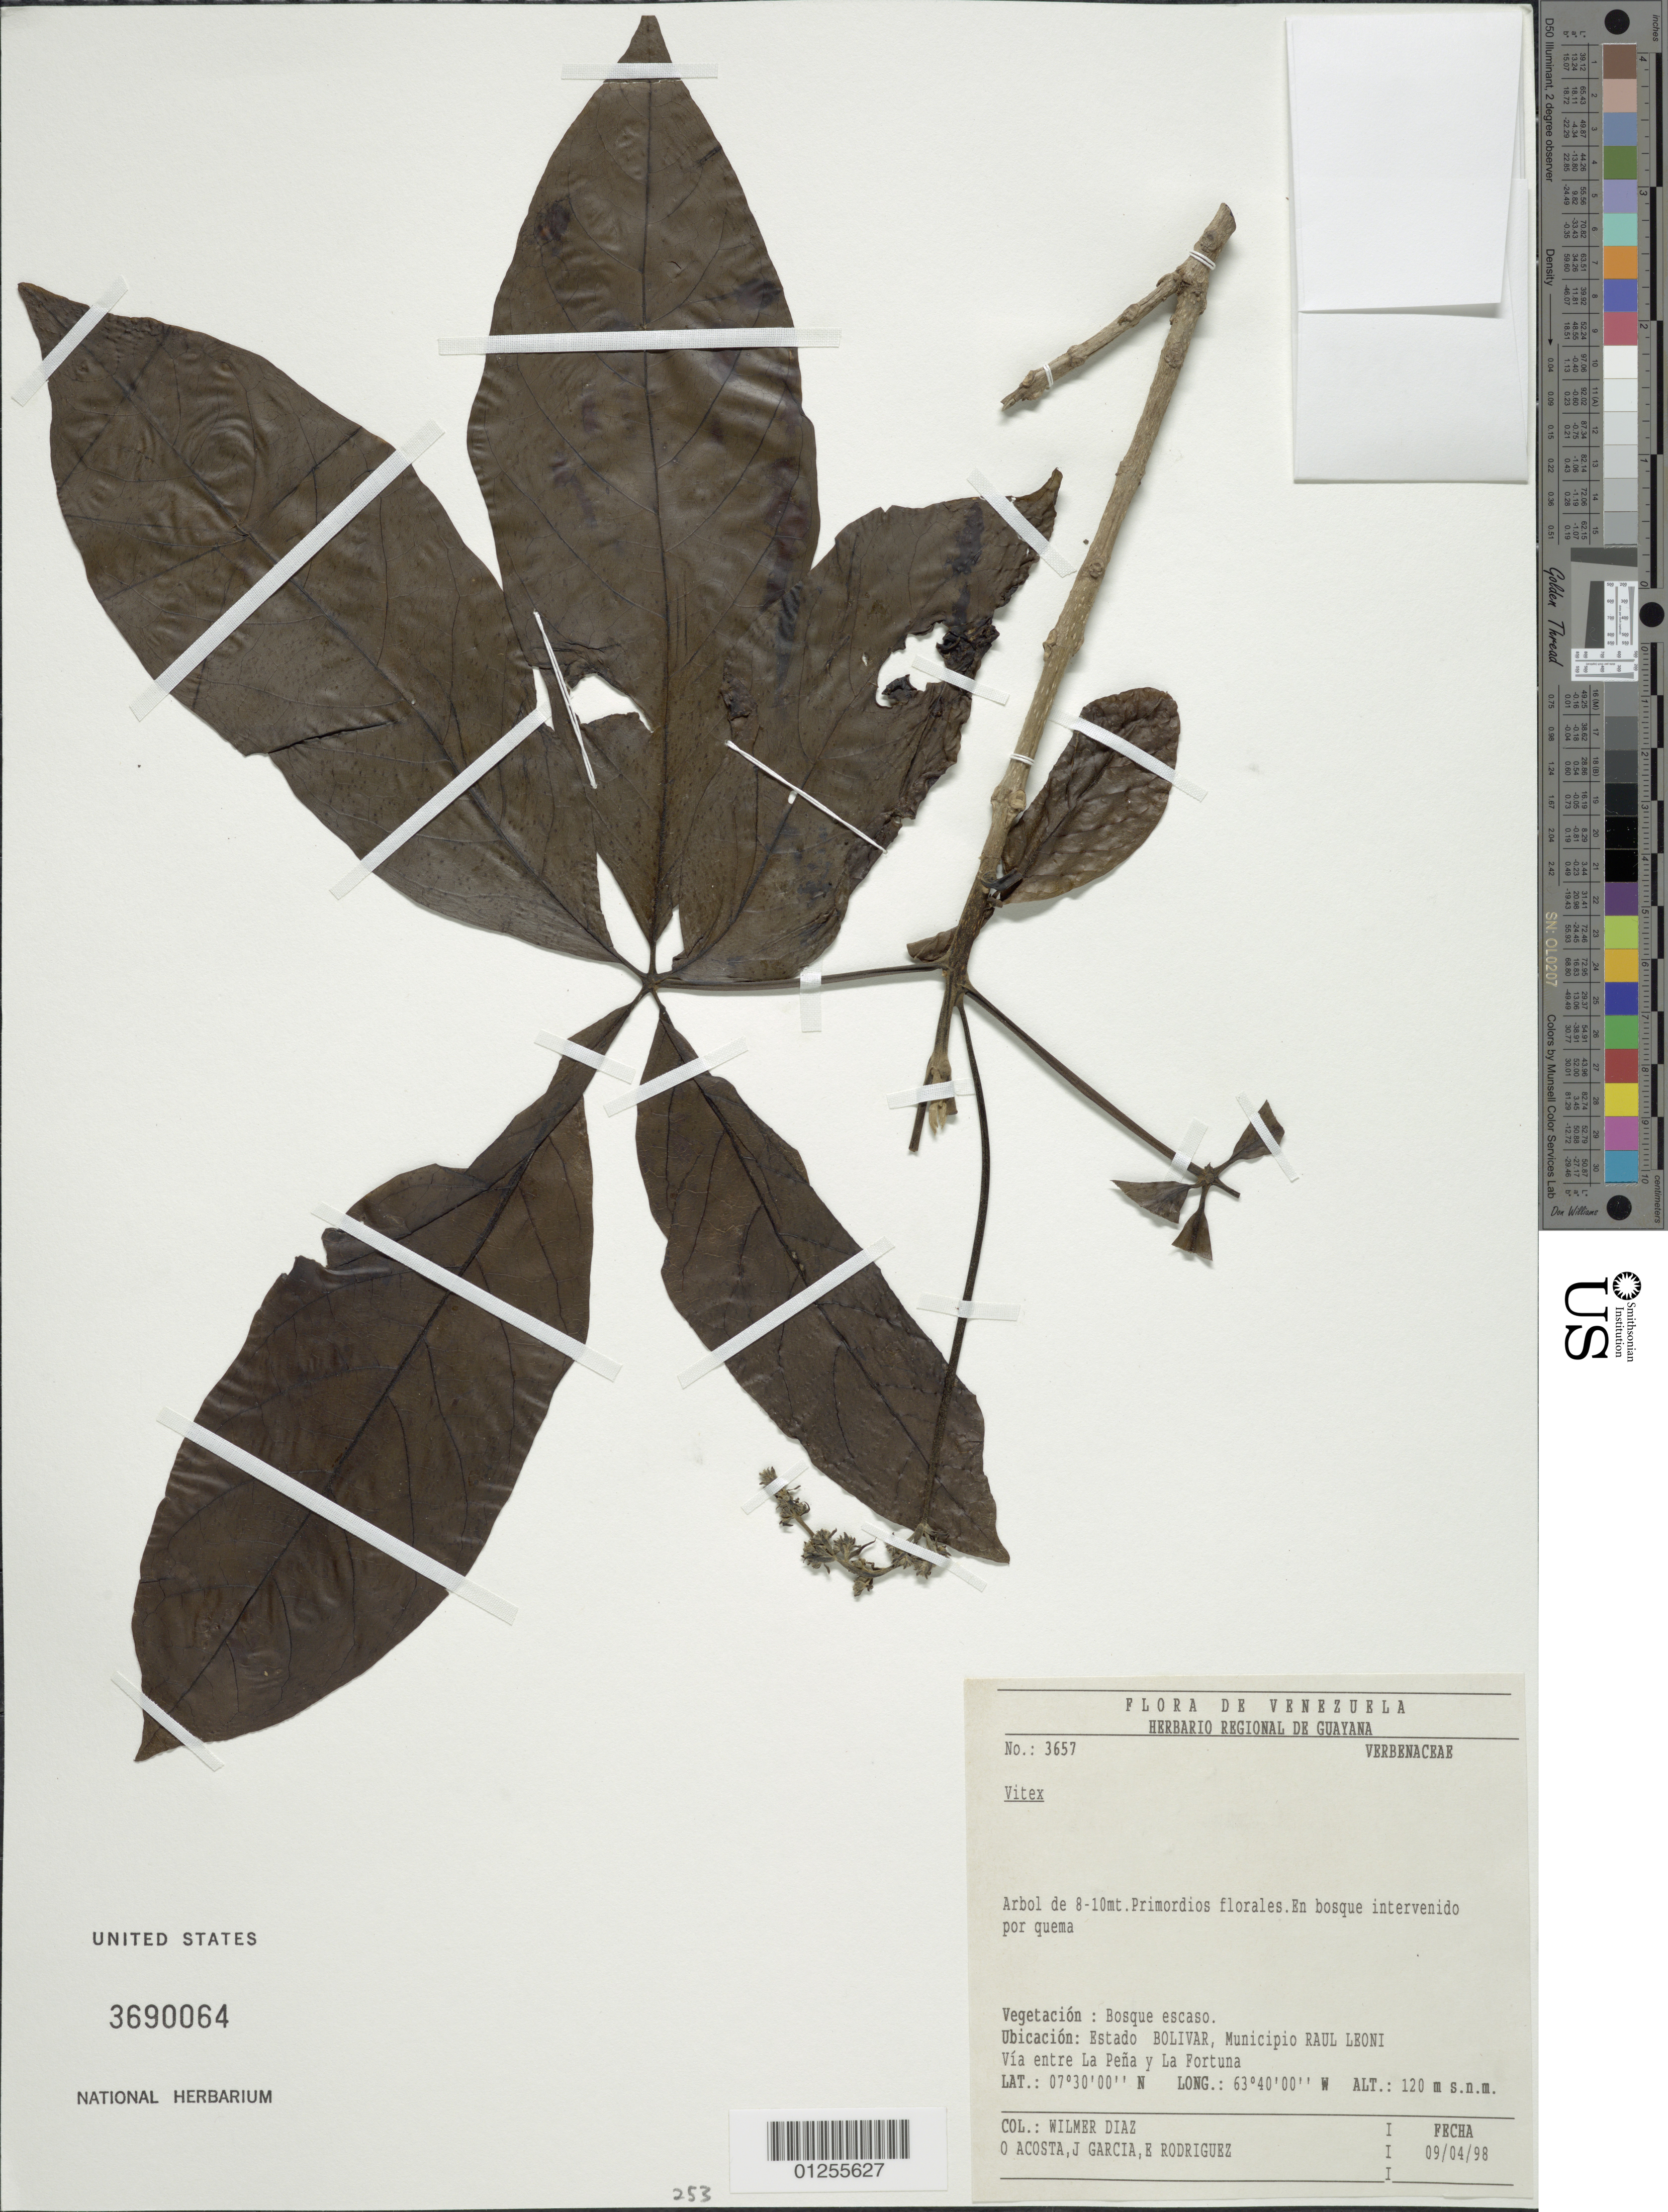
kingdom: Plantae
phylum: Tracheophyta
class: Magnoliopsida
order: Lamiales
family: Lamiaceae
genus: Vitex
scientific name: Vitex sp.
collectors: W. Díaz P., O. Acosta, J. García & E. Rodriguez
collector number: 3657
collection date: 1998-03-09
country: Venezuela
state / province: Bolívar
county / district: Angostura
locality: Mun. Raúl Leoni [=Angostura], via entre La Peña y La Fortuna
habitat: En bosque intervenido por quema. Bosque escaso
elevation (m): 120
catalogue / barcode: US 3690064